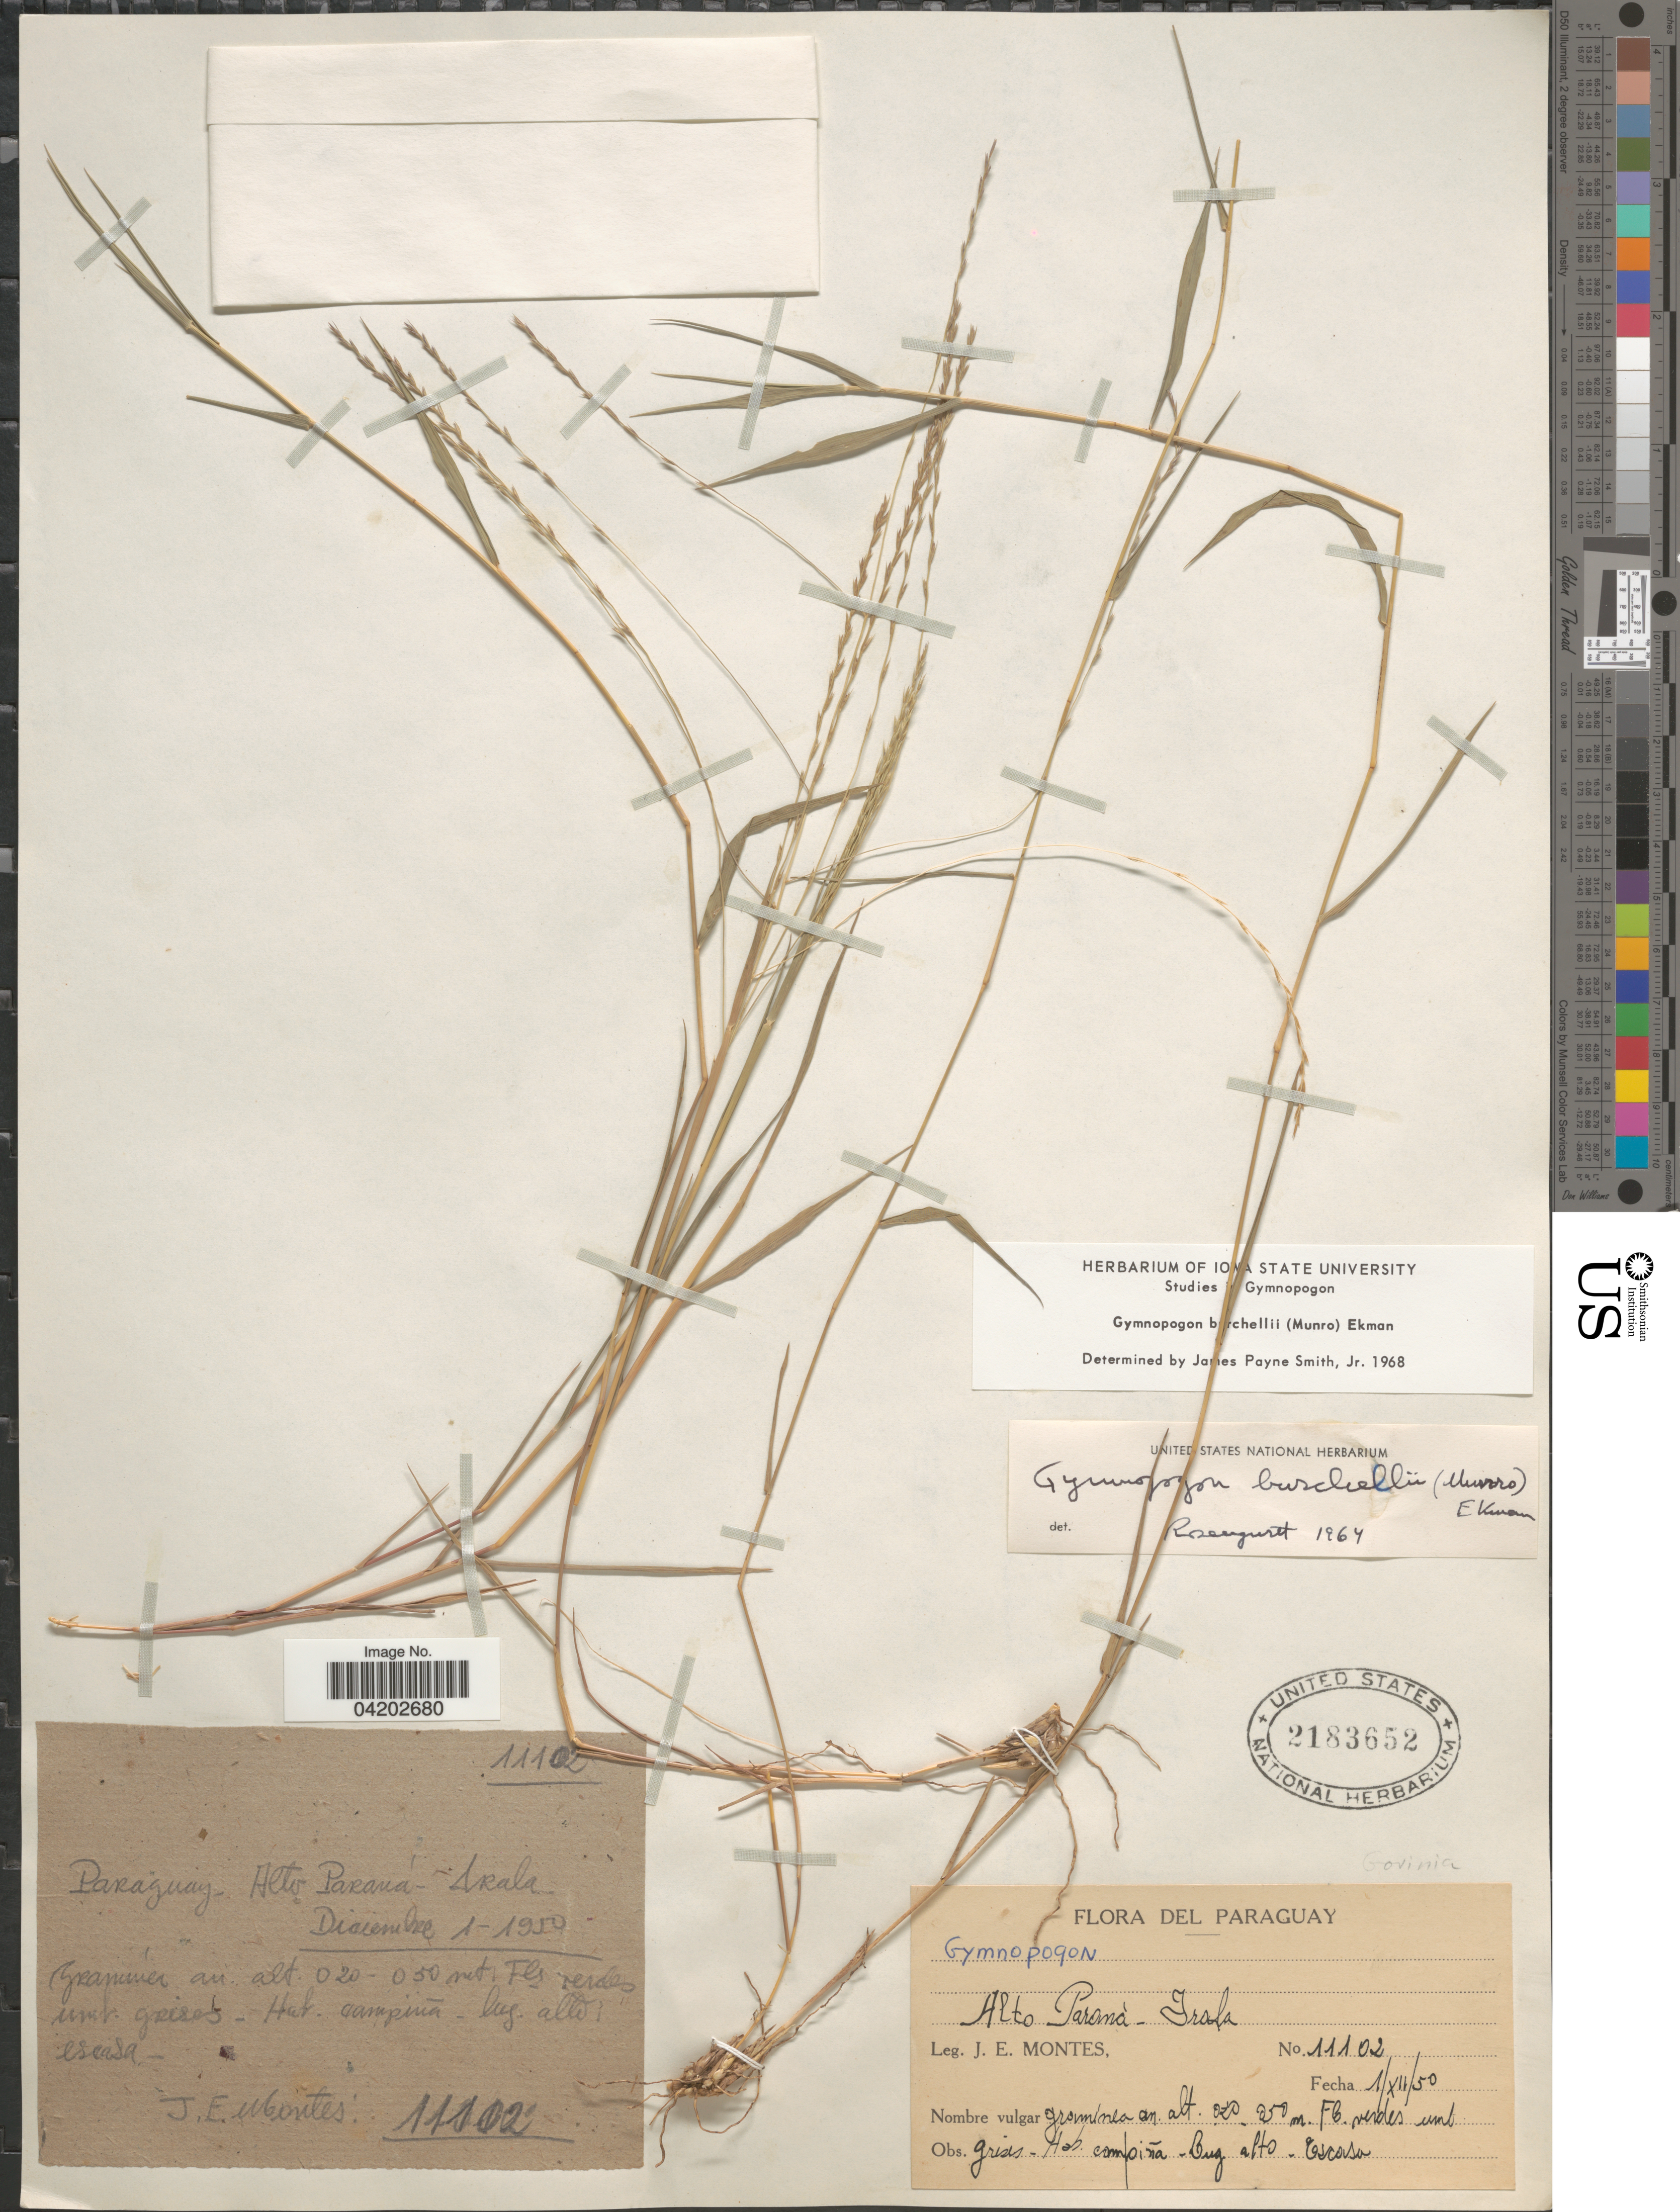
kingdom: Plantae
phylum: Tracheophyta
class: Liliopsida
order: Poales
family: Poaceae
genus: Gymnopogon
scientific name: Gymnopogon burchellii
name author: (Munro ex Döll) Ekman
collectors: J. E. Montes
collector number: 11102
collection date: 1950-12-01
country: Paraguay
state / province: Alto Parana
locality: Irala.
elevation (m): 20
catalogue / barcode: US 2183652